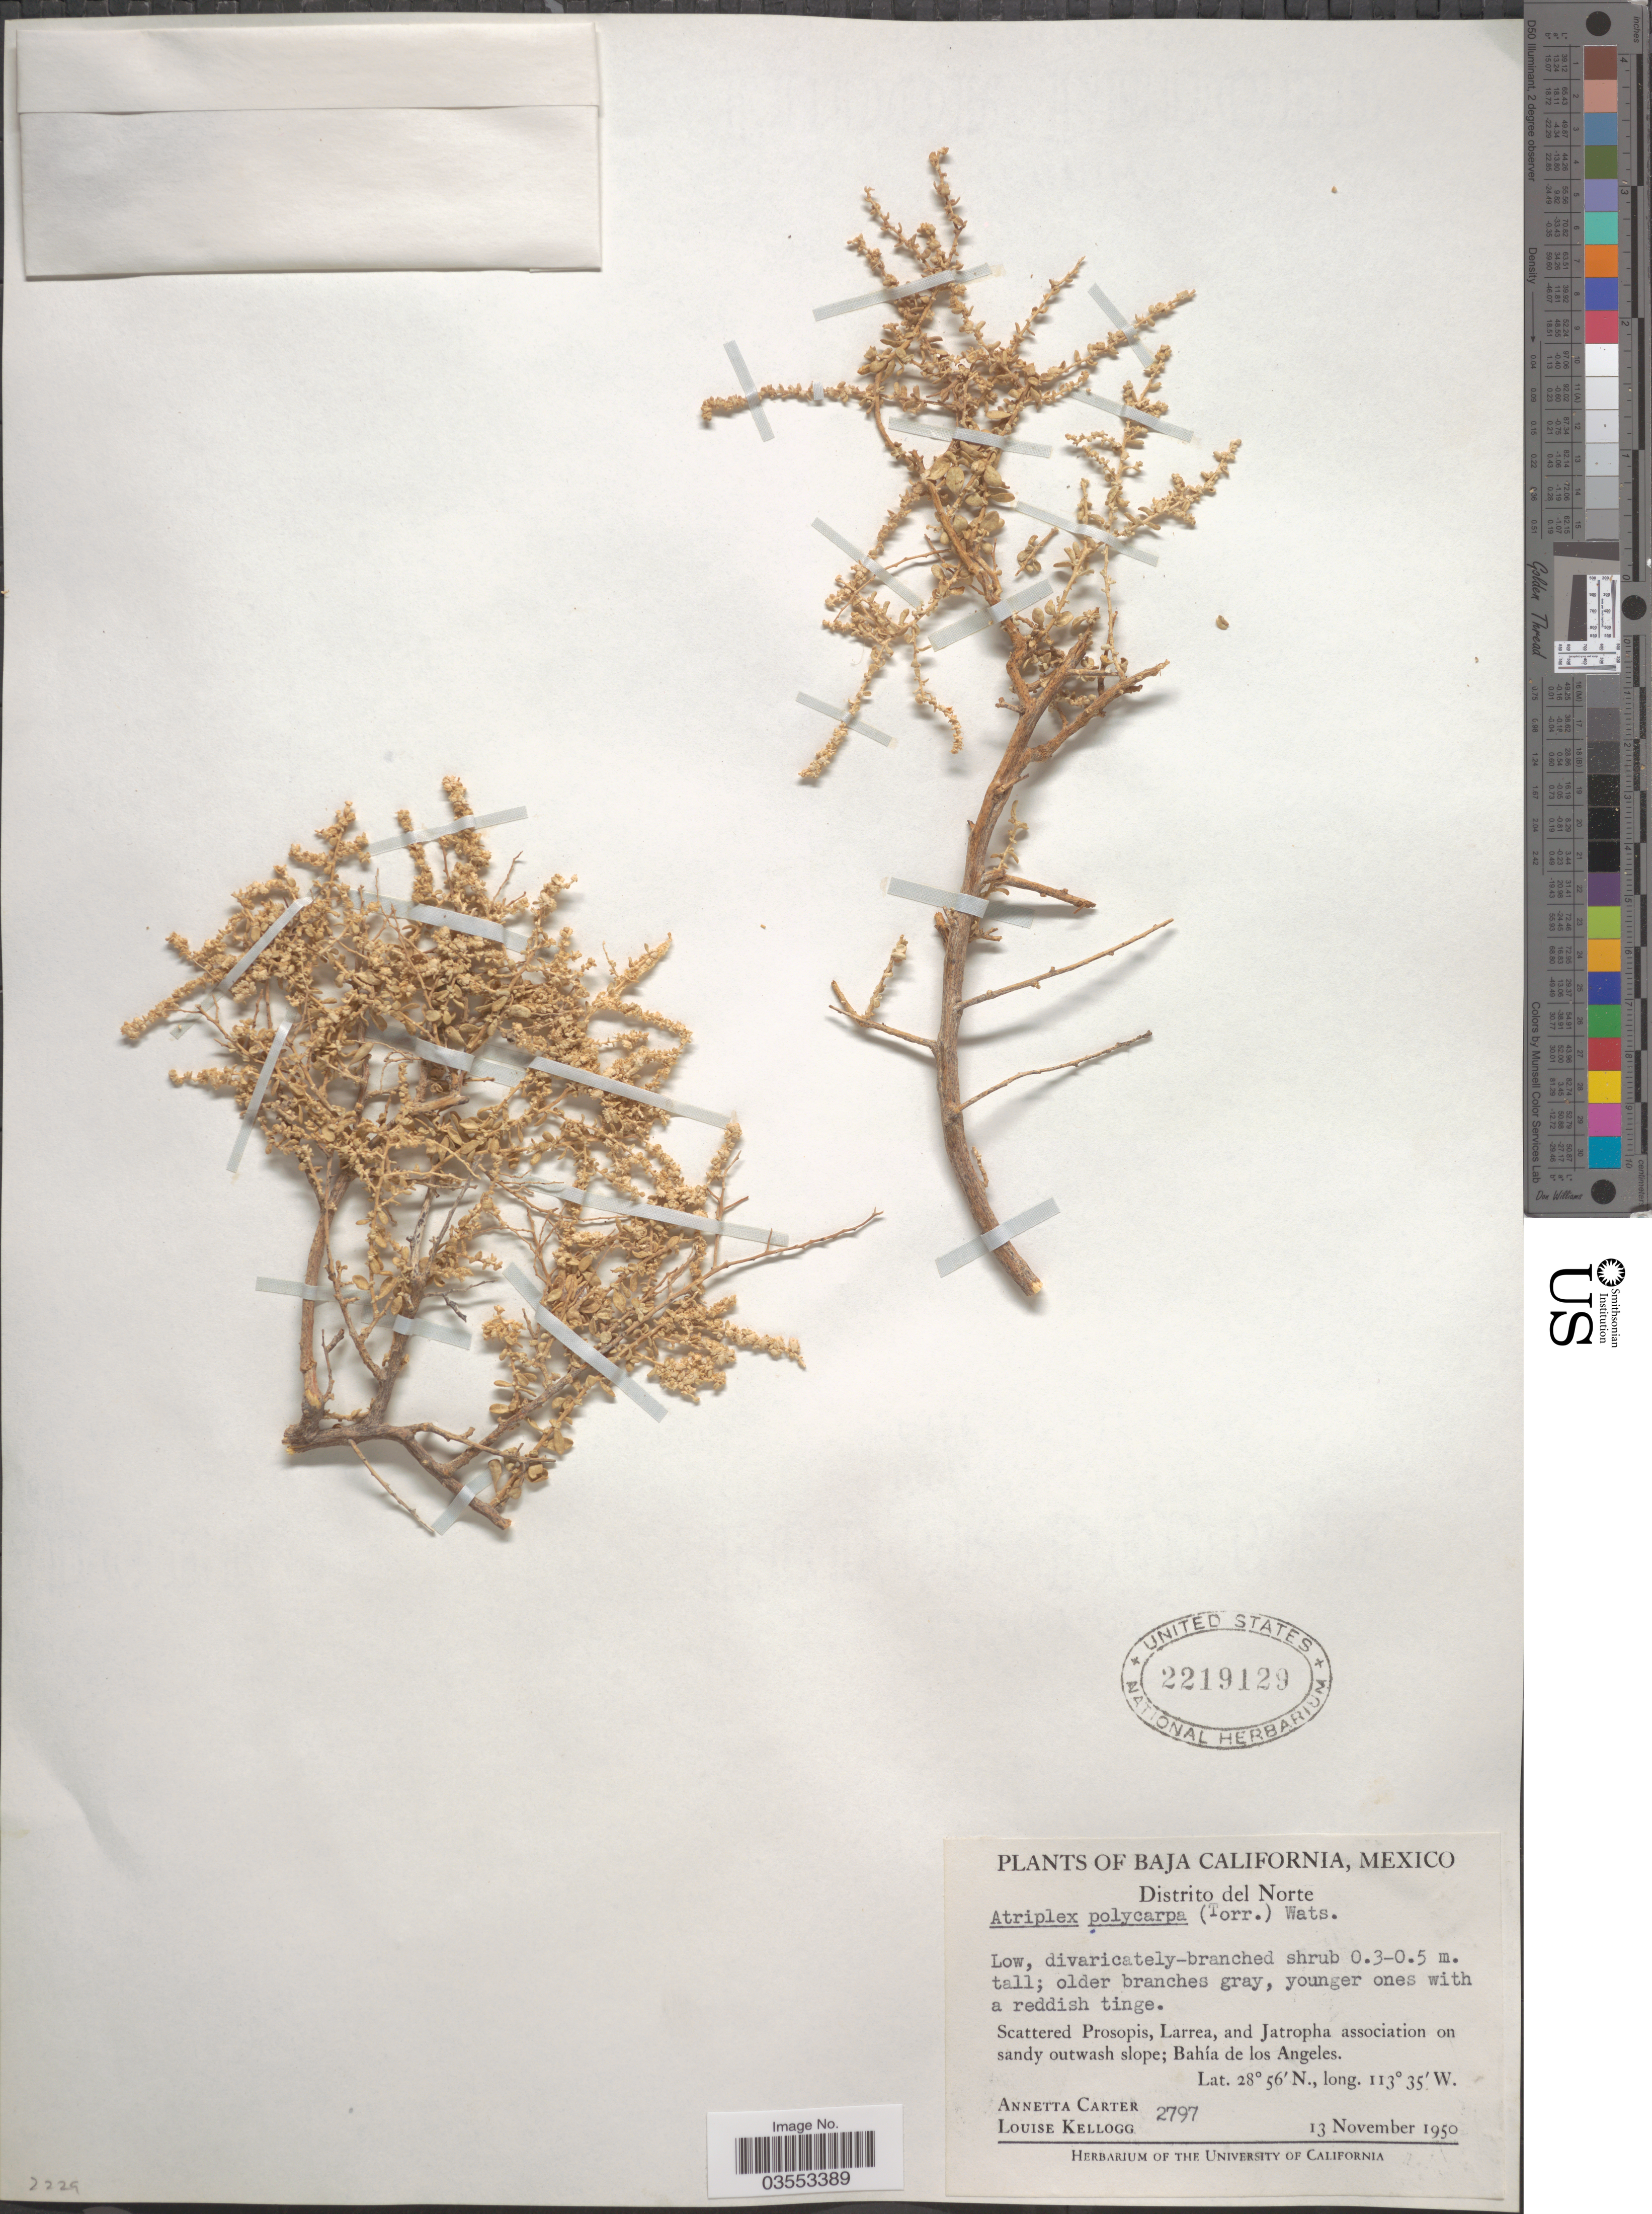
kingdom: Plantae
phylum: Tracheophyta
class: Magnoliopsida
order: Caryophyllales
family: Amaranthaceae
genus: Atriplex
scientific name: Atriplex polycarpa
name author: (Torr.) S. Watson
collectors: A. Carter & L. Kellogg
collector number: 2797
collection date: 1950-11-13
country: Mexico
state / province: Baja California Norte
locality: Distrito del Norte. Bahía de los Angeles.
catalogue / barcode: US 2219129